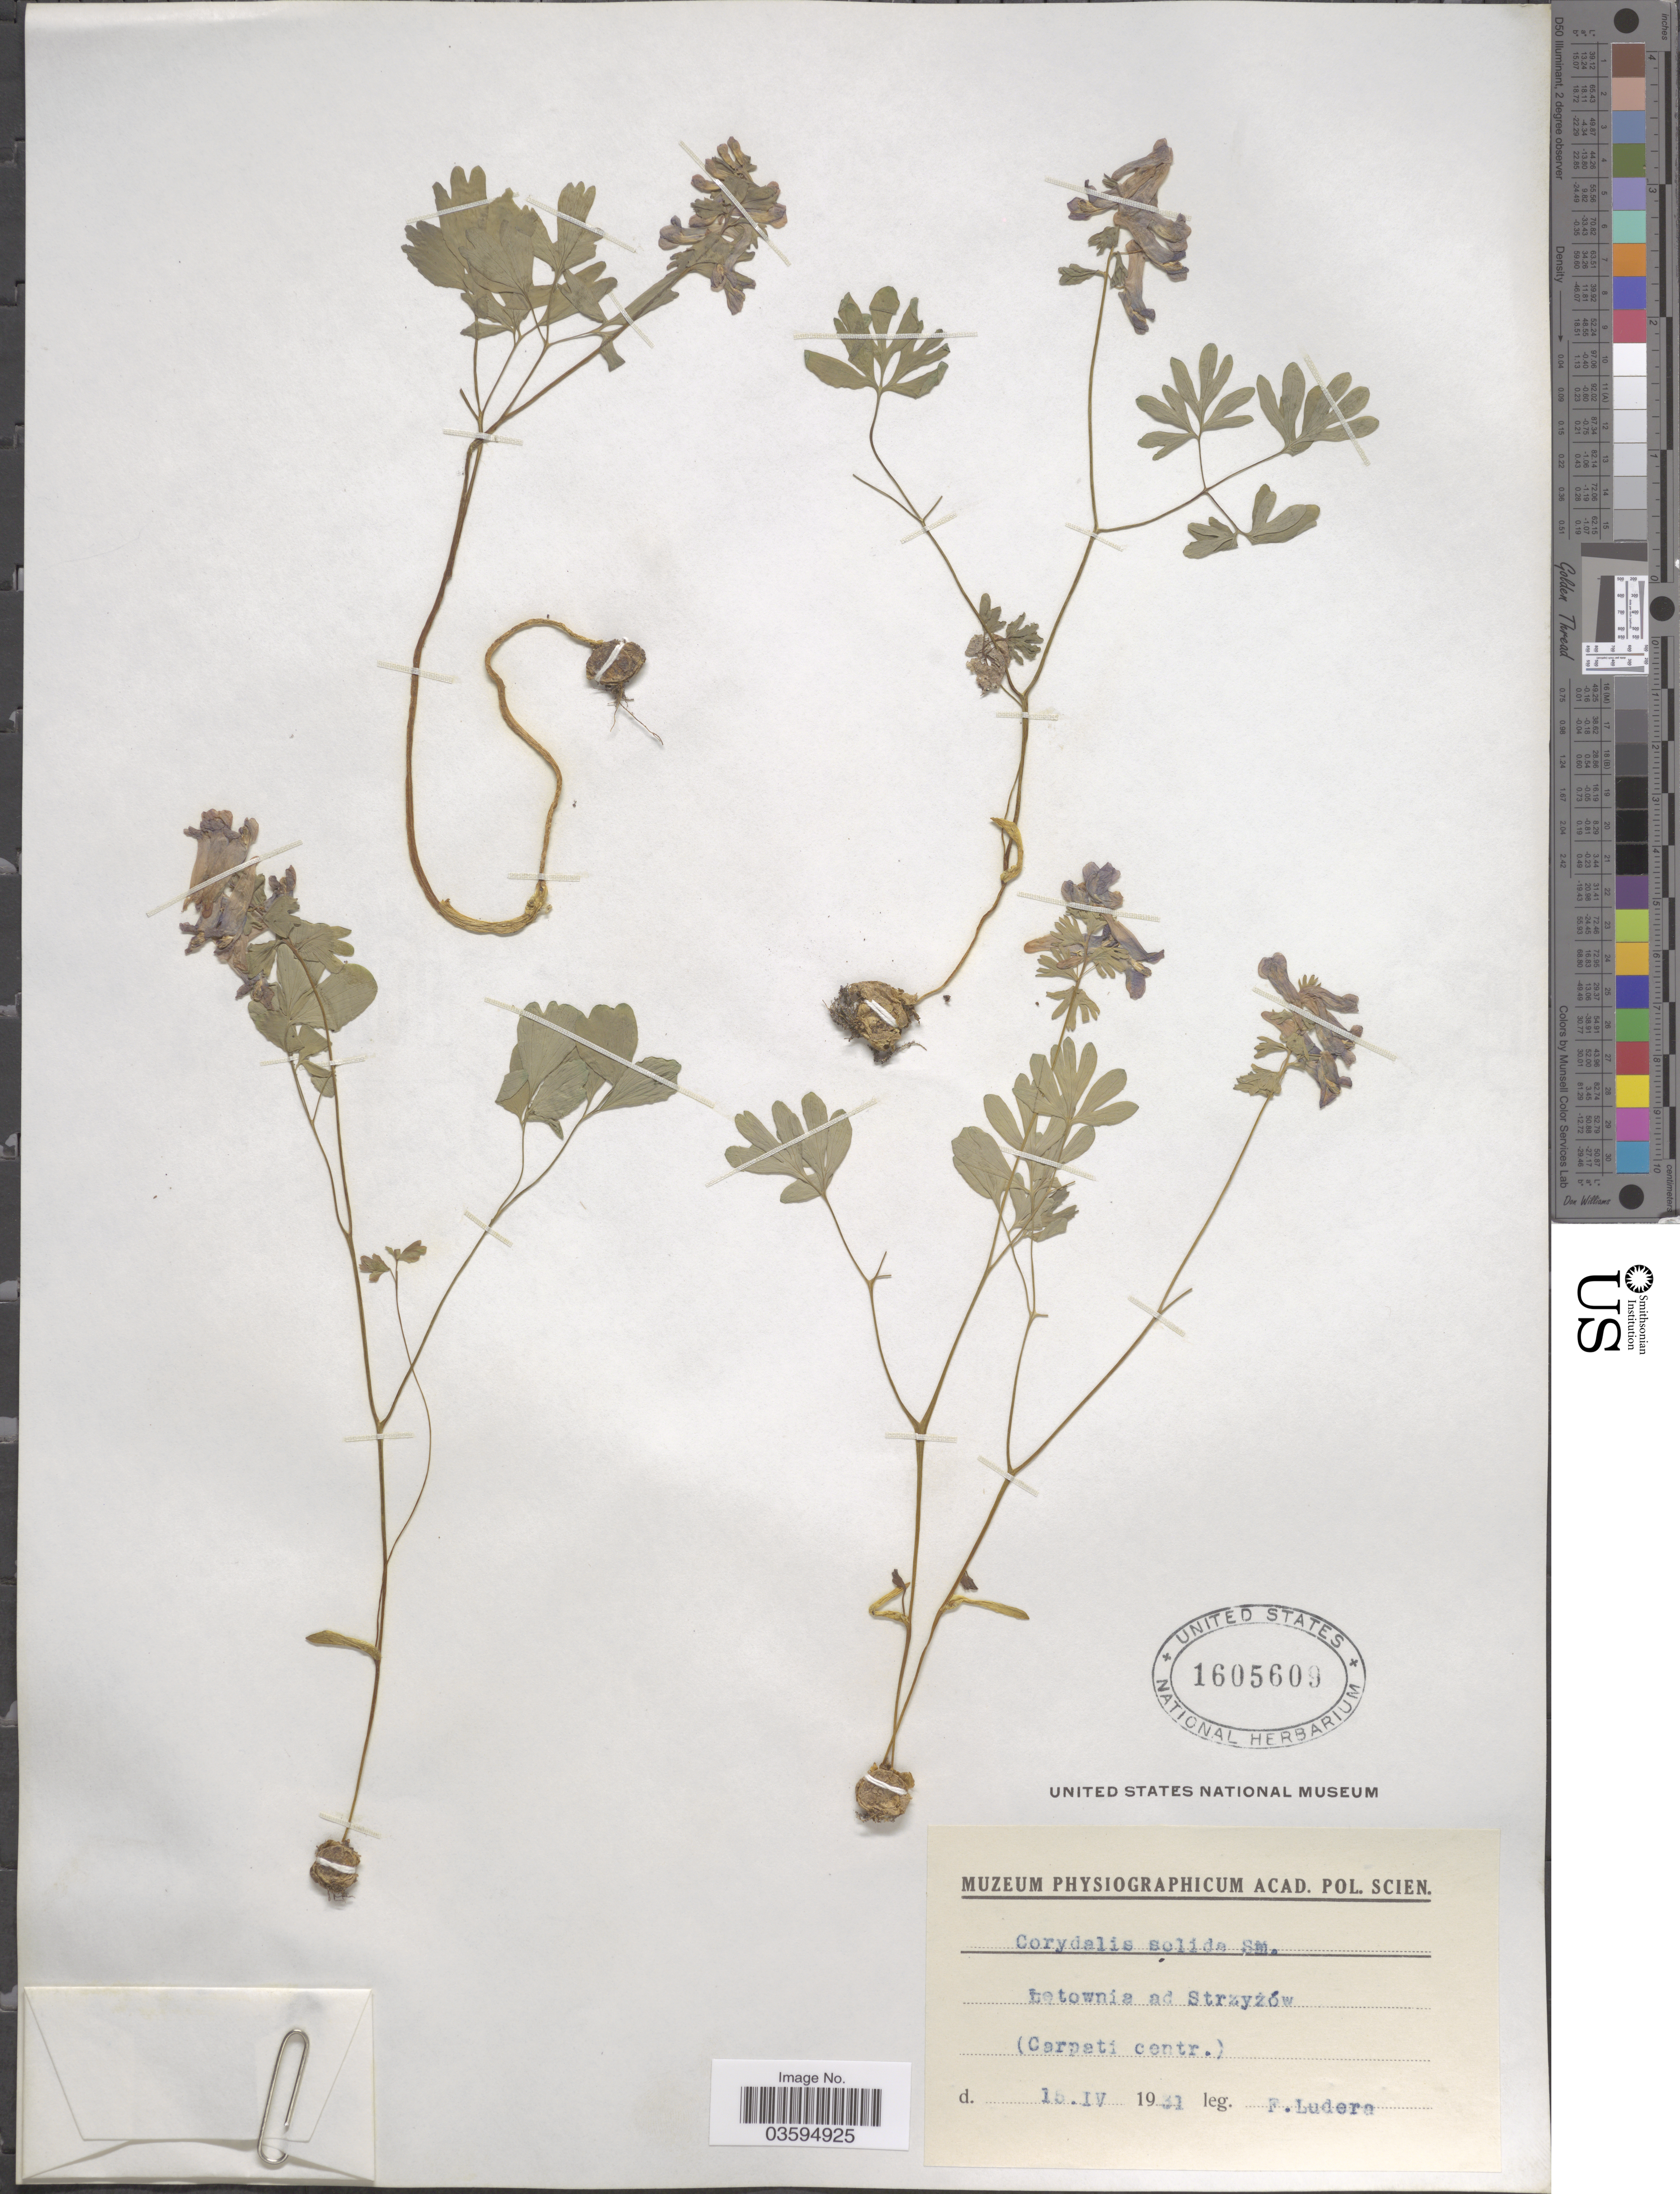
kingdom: Plantae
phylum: Tracheophyta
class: Magnoliopsida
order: Ranunculales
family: Papaveraceae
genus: Corydalis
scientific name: Corydalis solida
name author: (L.) Clairv.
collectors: F. Ludera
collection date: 1931-04-15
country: Poland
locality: Letownia ad Strzyzów (Carpati centr.).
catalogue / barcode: US 1605609